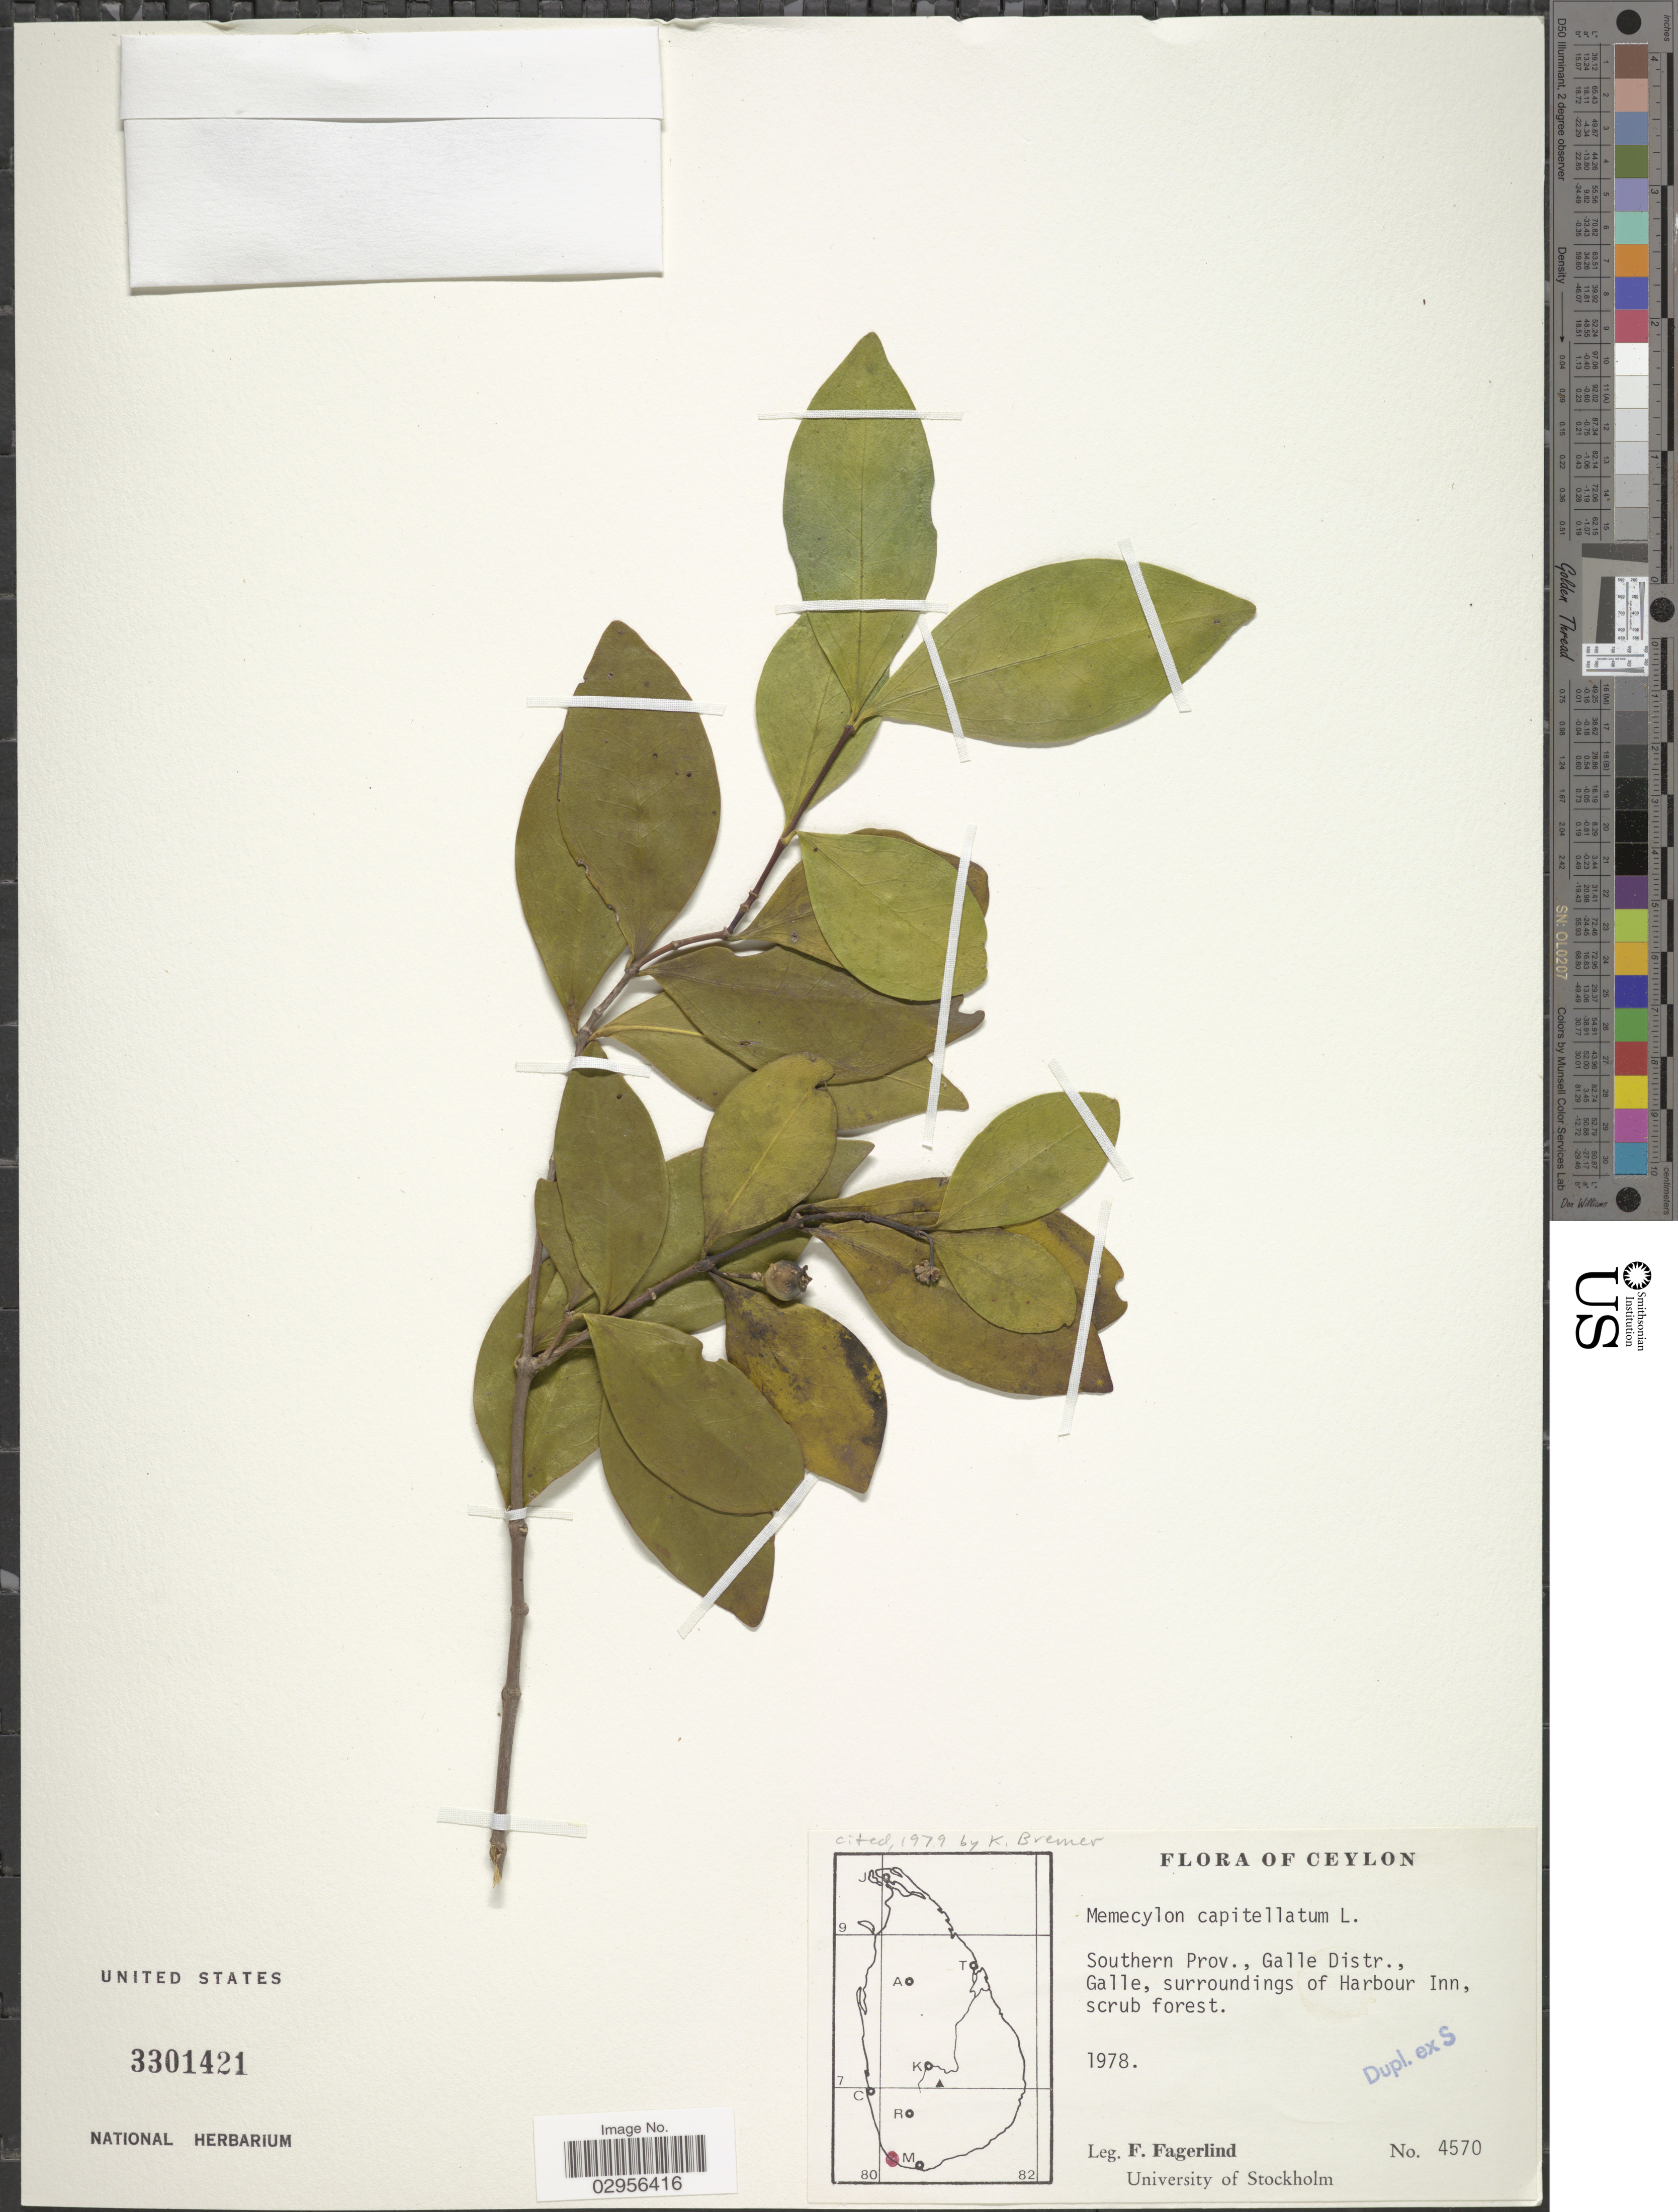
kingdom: Plantae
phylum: Tracheophyta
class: Magnoliopsida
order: Myrtales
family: Melastomataceae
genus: Memecylon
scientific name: Memecylon capitellatum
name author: L.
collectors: F. Fagerlind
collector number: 4570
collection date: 1978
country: Sri Lanka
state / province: Southern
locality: Ceylon. Galle Distr., Galle, surroundings of Harbour Inn.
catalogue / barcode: US 3301421